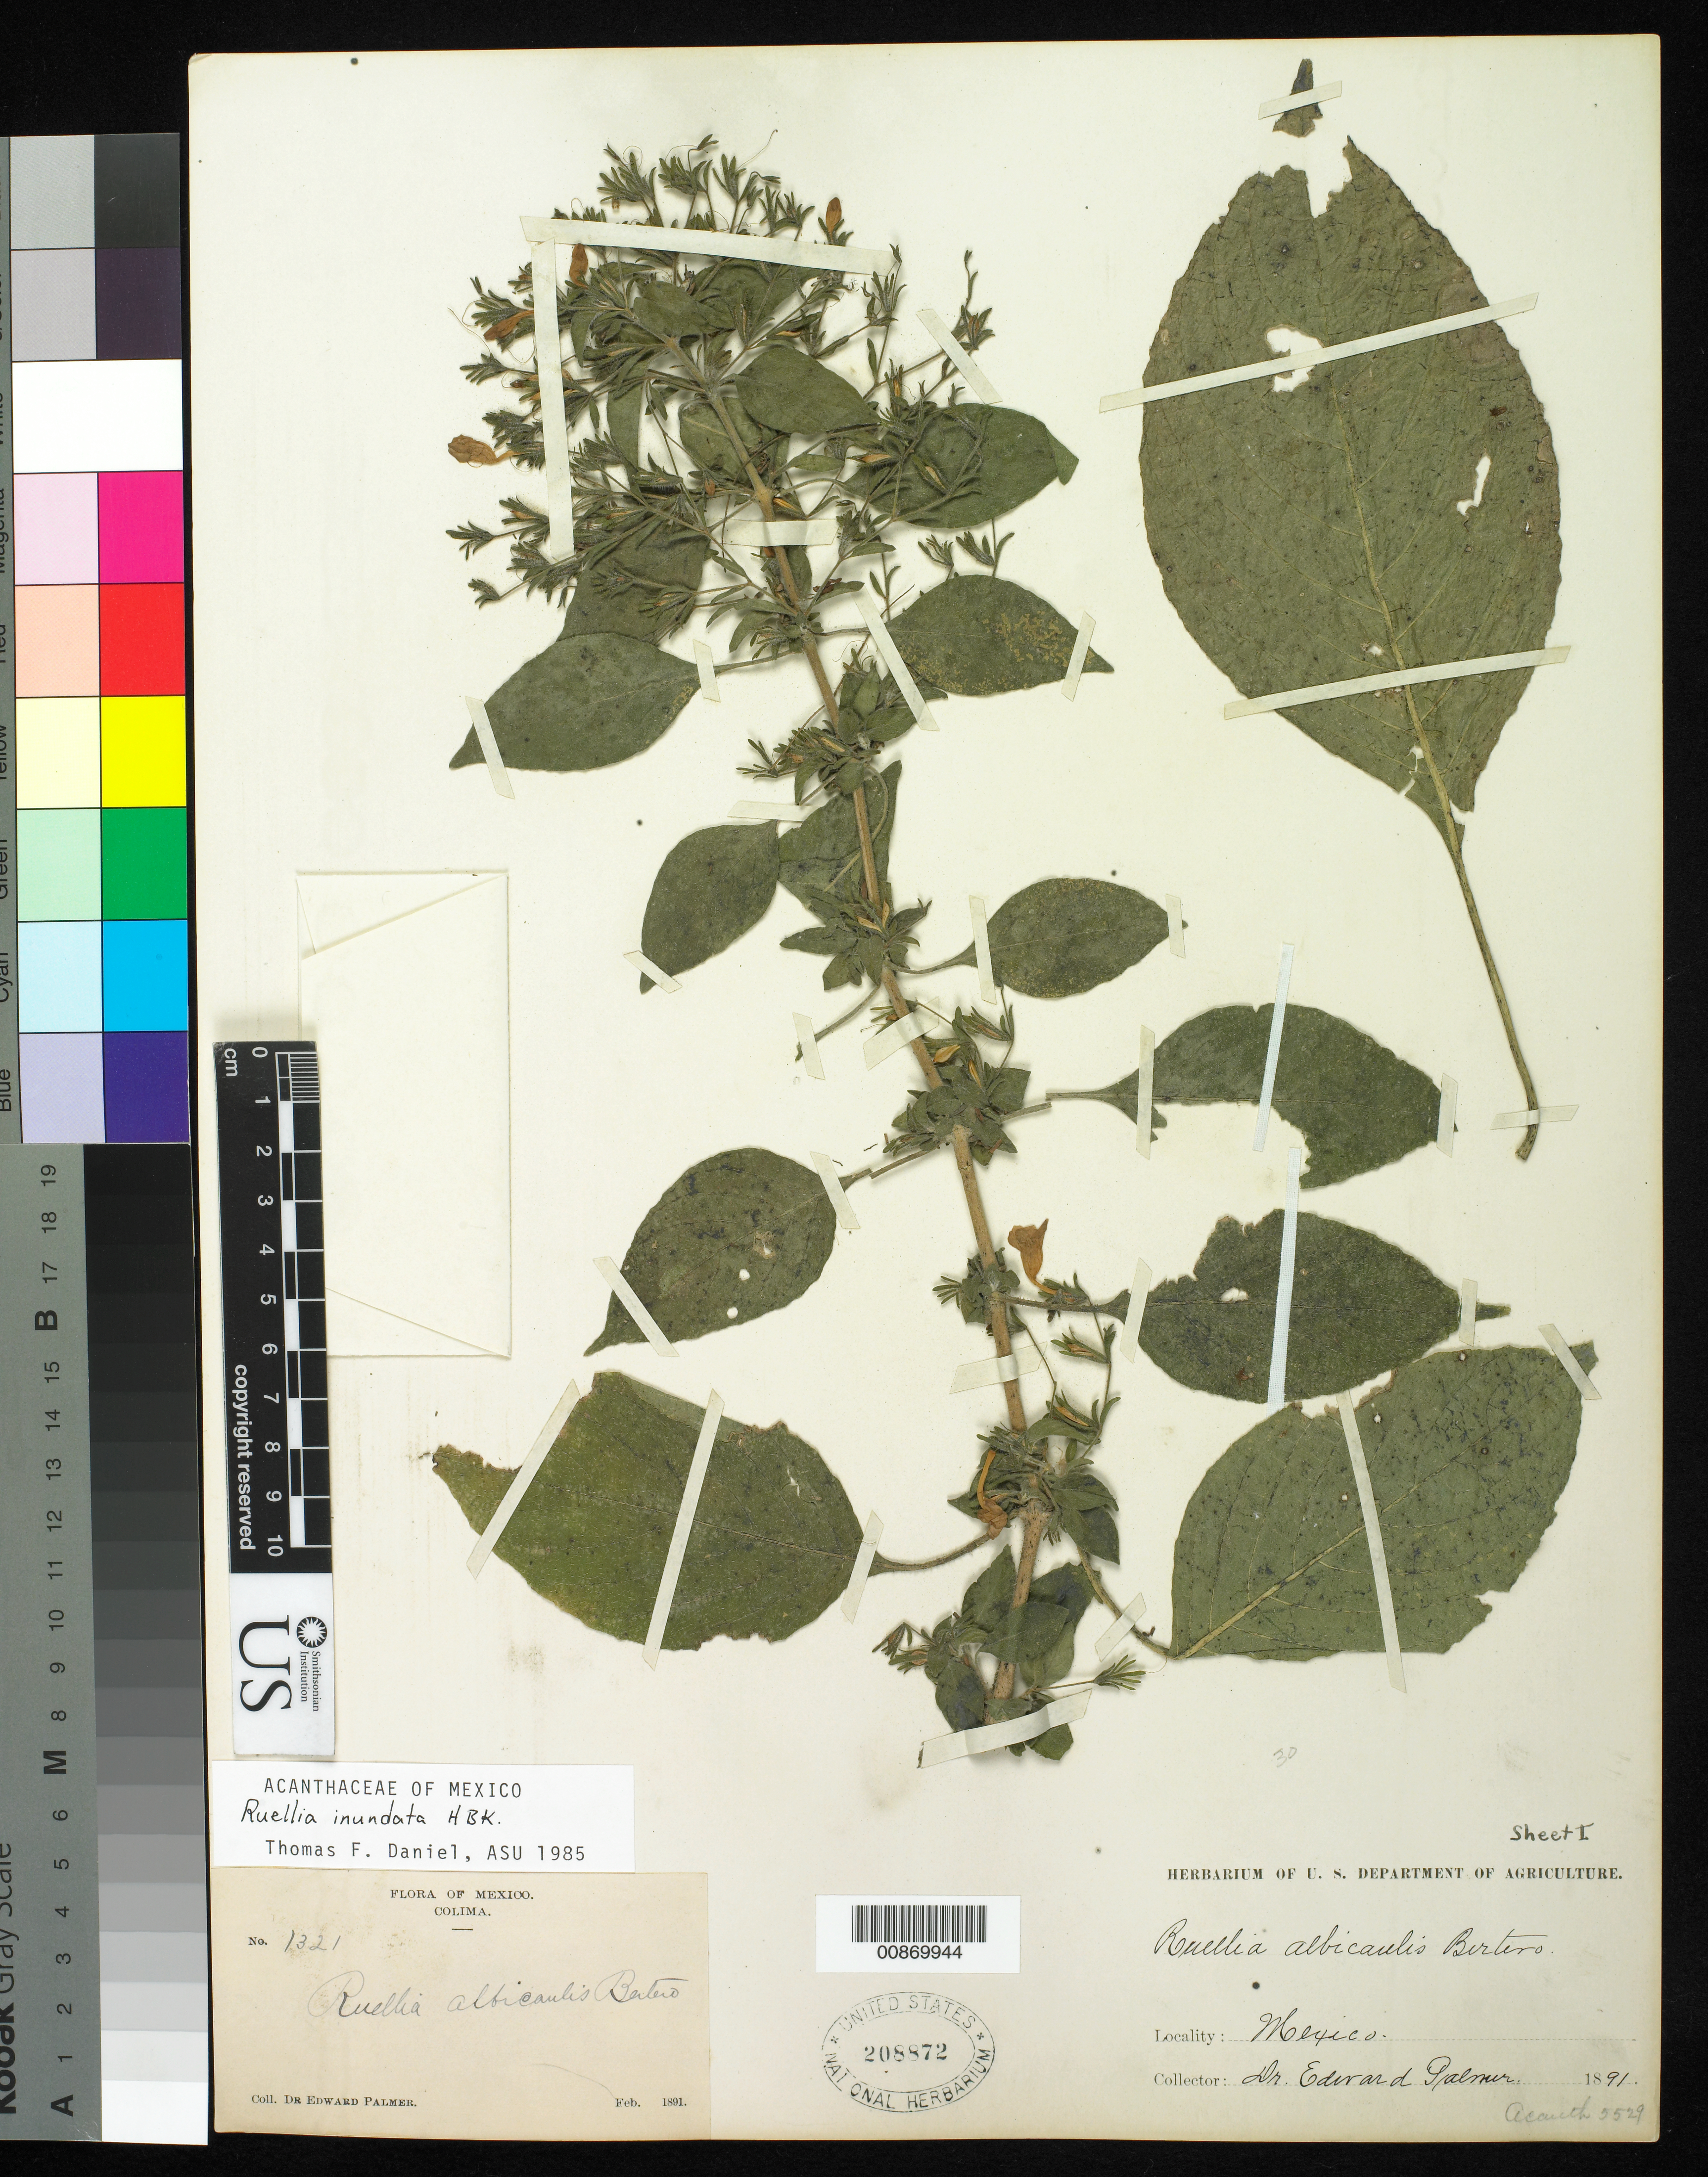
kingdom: Plantae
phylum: Tracheophyta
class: Magnoliopsida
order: Lamiales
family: Acanthaceae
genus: Ruellia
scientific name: Ruellia inundata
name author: Kunth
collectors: E. Palmer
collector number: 1321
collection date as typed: Feb 1891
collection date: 1891-02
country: Mexico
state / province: Colima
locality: Colima.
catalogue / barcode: US 208872